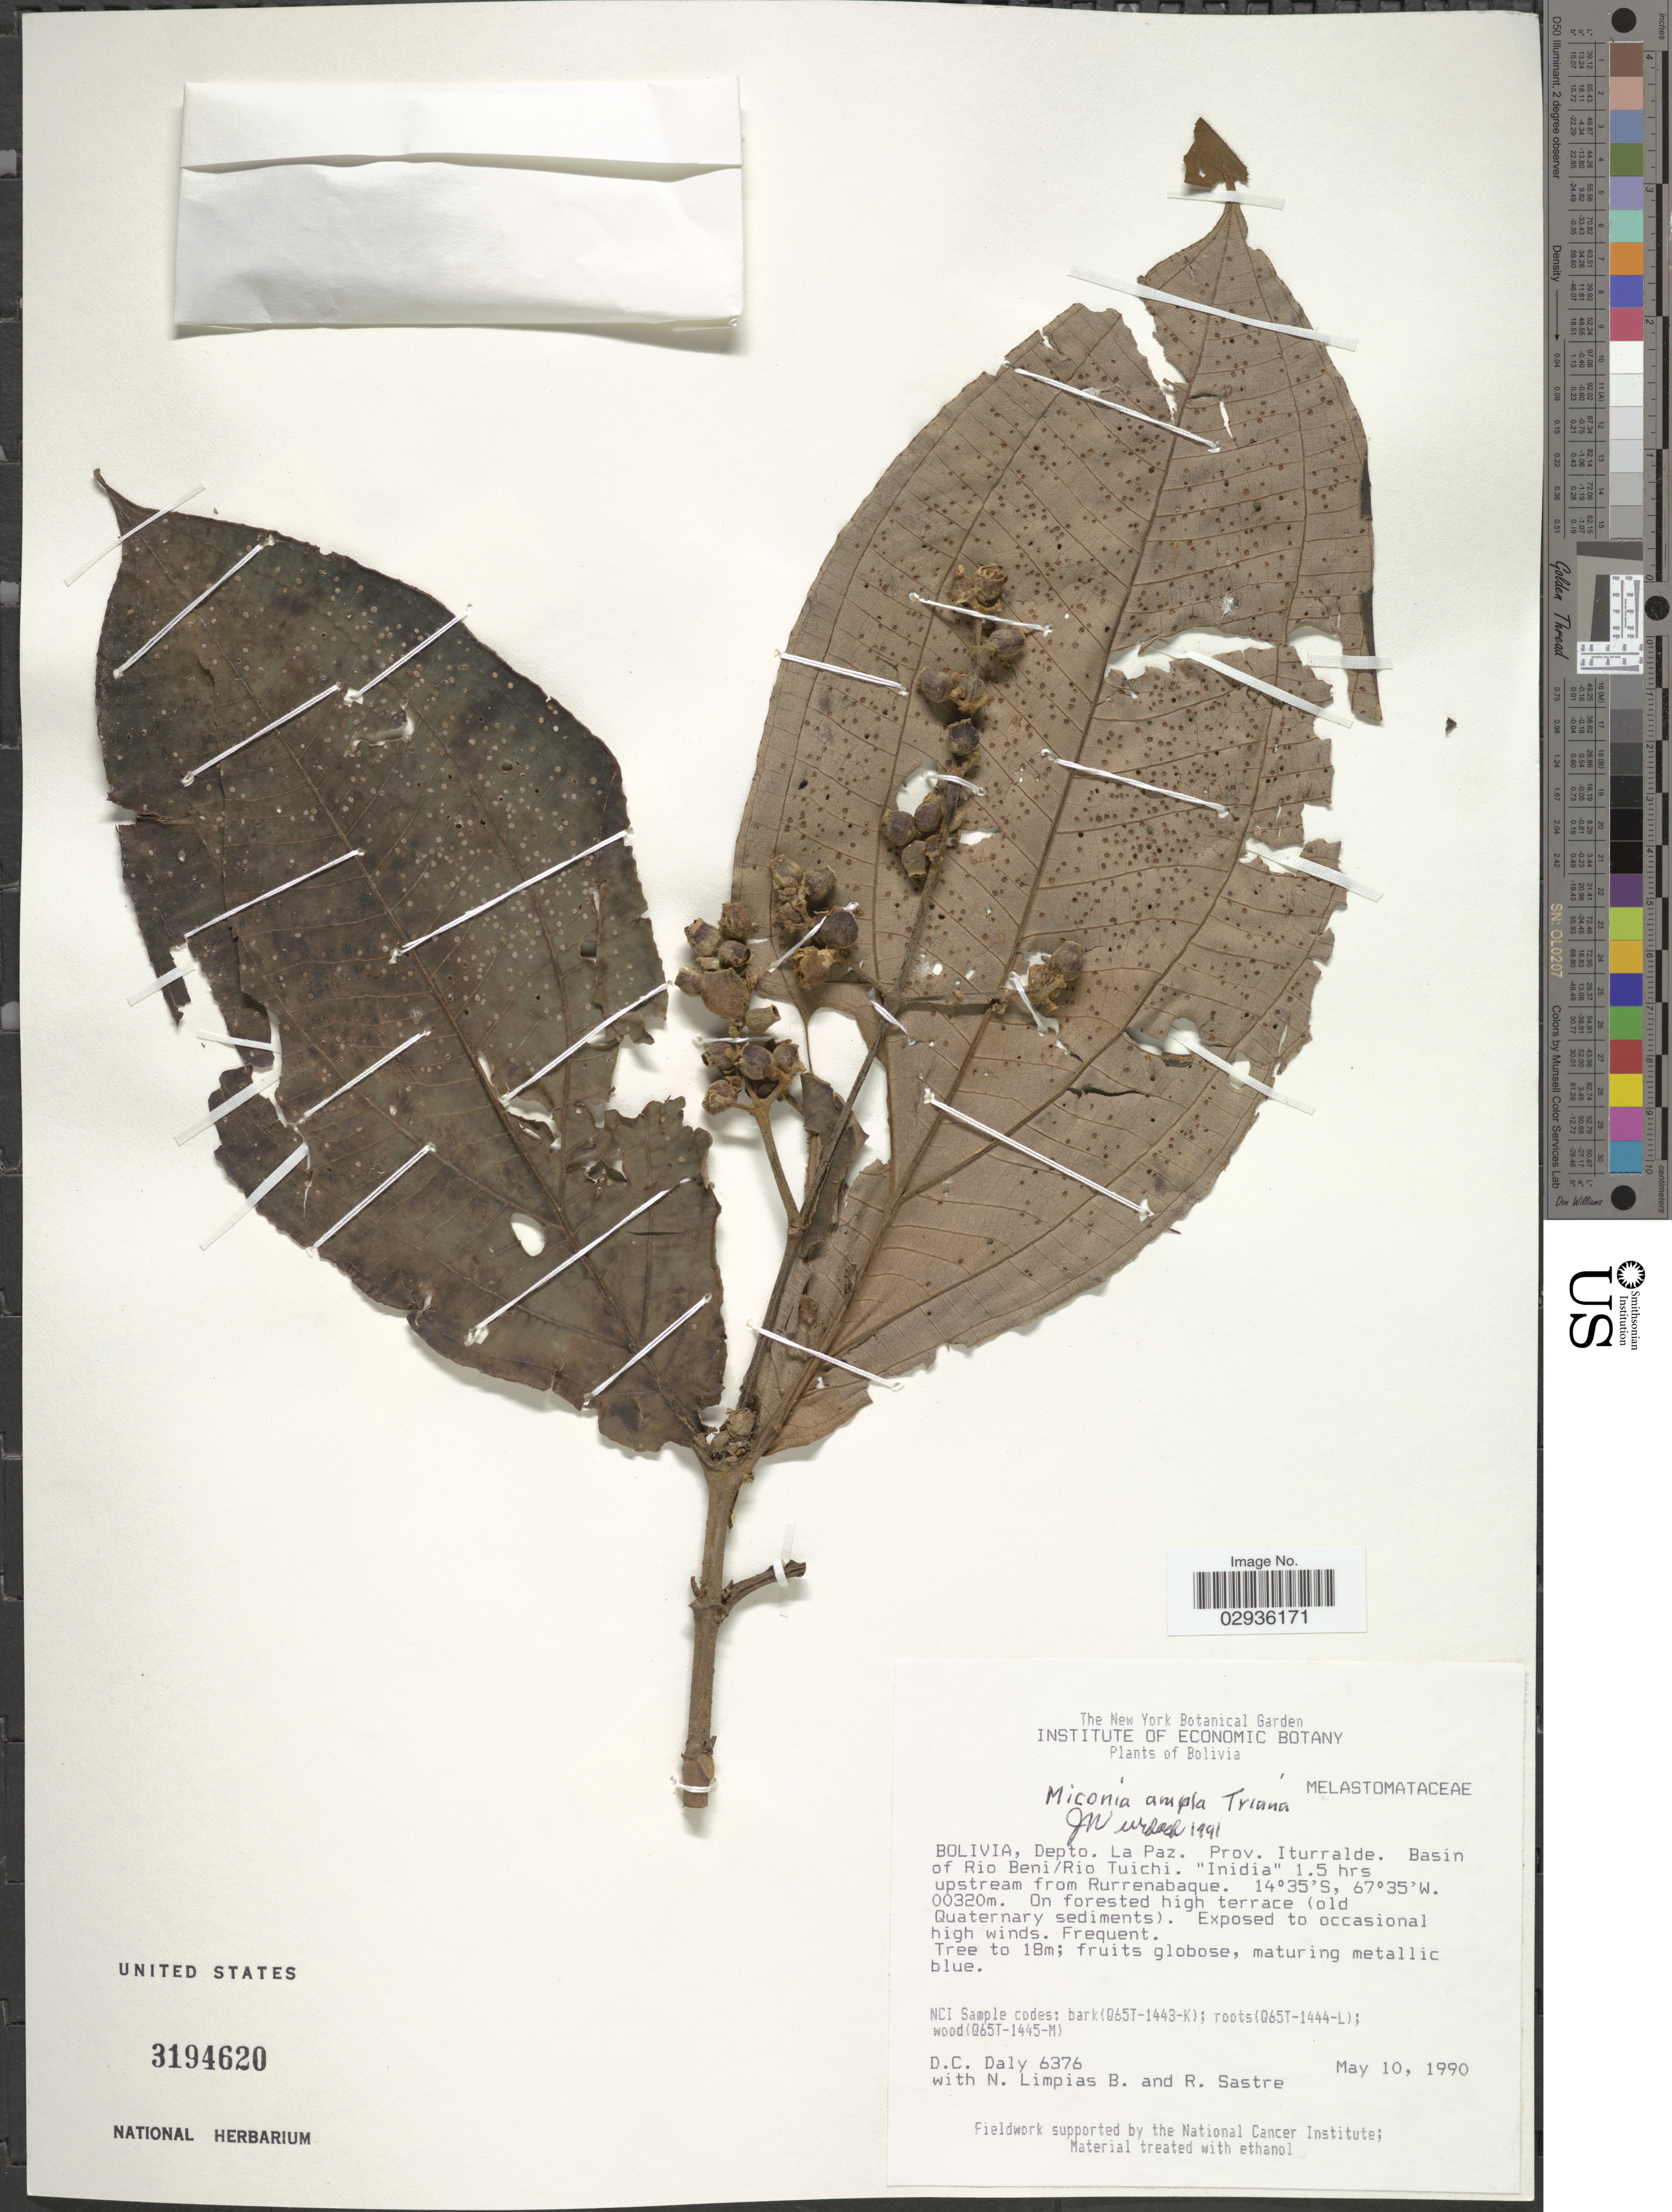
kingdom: Plantae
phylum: Tracheophyta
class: Magnoliopsida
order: Myrtales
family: Melastomataceae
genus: Miconia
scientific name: Miconia ampla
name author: Triana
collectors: D. C. Daly, N. Limpias B. & R. Sastre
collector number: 6376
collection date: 1990-05-10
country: Bolivia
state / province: La Paz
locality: Depto. La Paz. Prov. Iturralde. Basin of Rio Beni/ Rio Tuichi. "Inidia" 1.5 hrs upstream from Rurrenbaque. On forested high terrace (old Quaternary sediments).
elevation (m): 320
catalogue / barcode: US 3194620